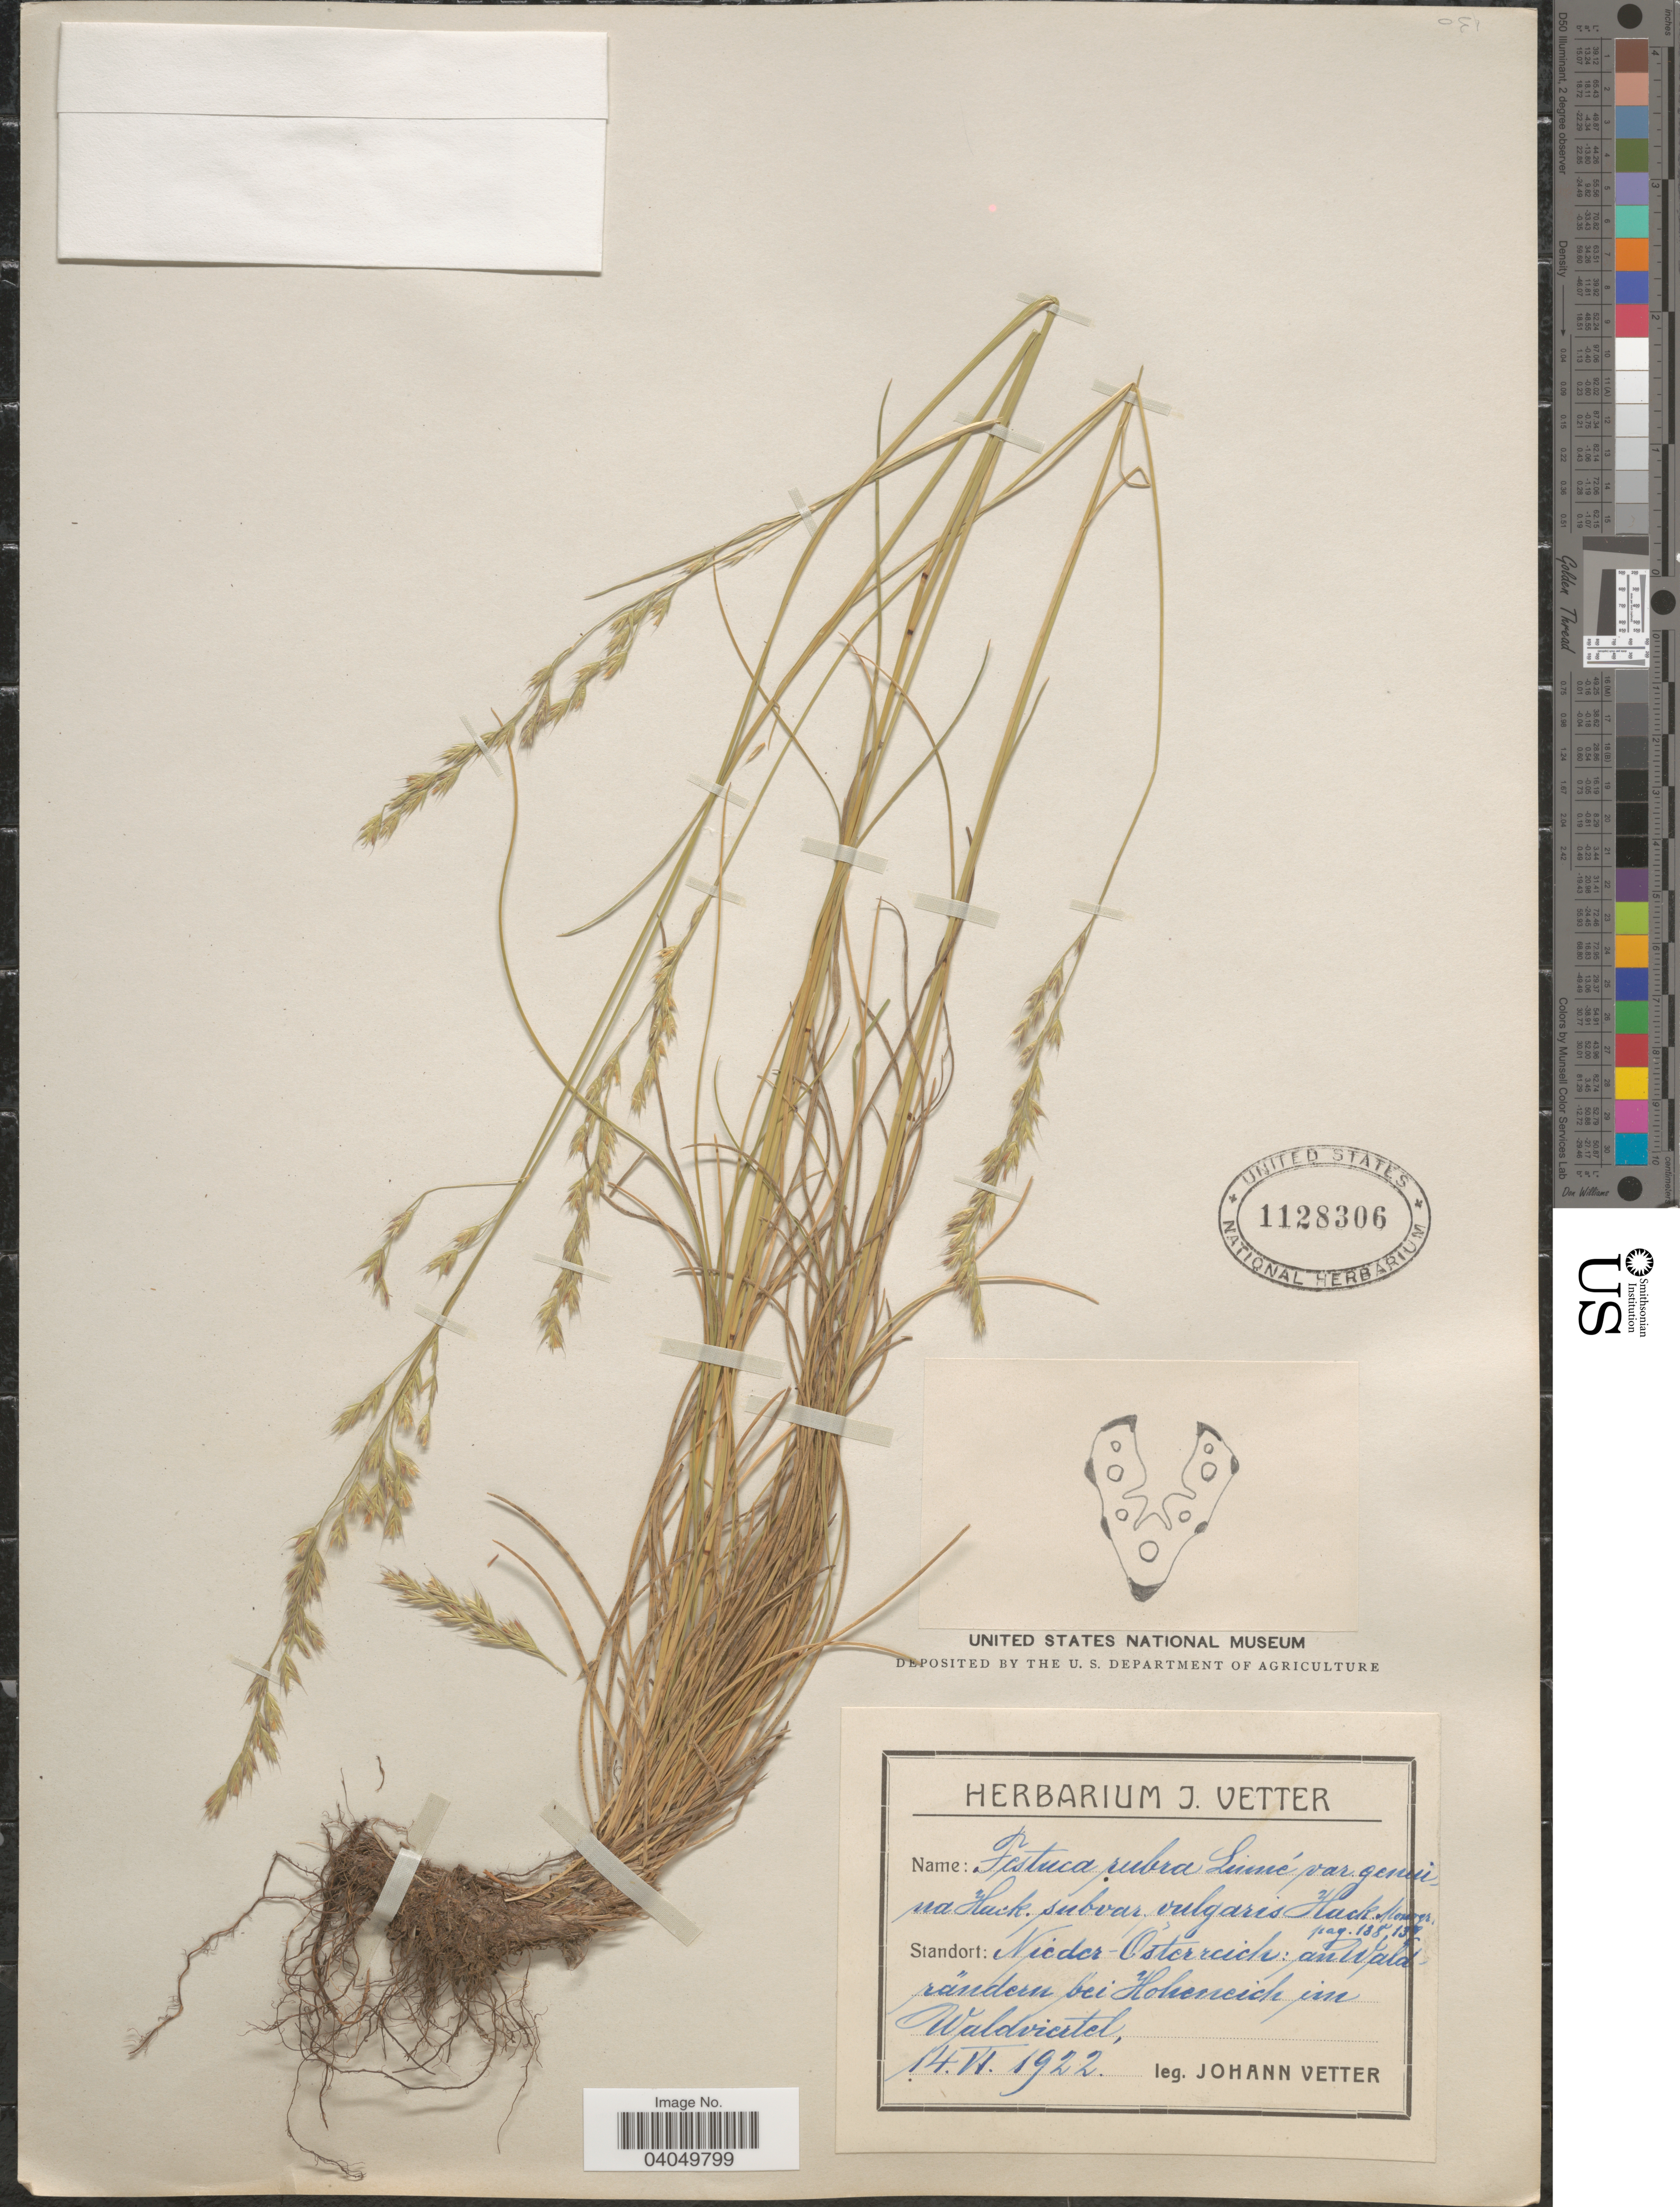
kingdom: Plantae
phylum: Tracheophyta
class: Liliopsida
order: Poales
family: Poaceae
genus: Festuca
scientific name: Festuca rubra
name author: L.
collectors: J. Vetter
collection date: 1922-06-14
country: Austria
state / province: Niederosterreich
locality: Standort: Nieder-Osterreich: an Waldrändern bei Hoheneich im Waldviertel.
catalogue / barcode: US 1128306